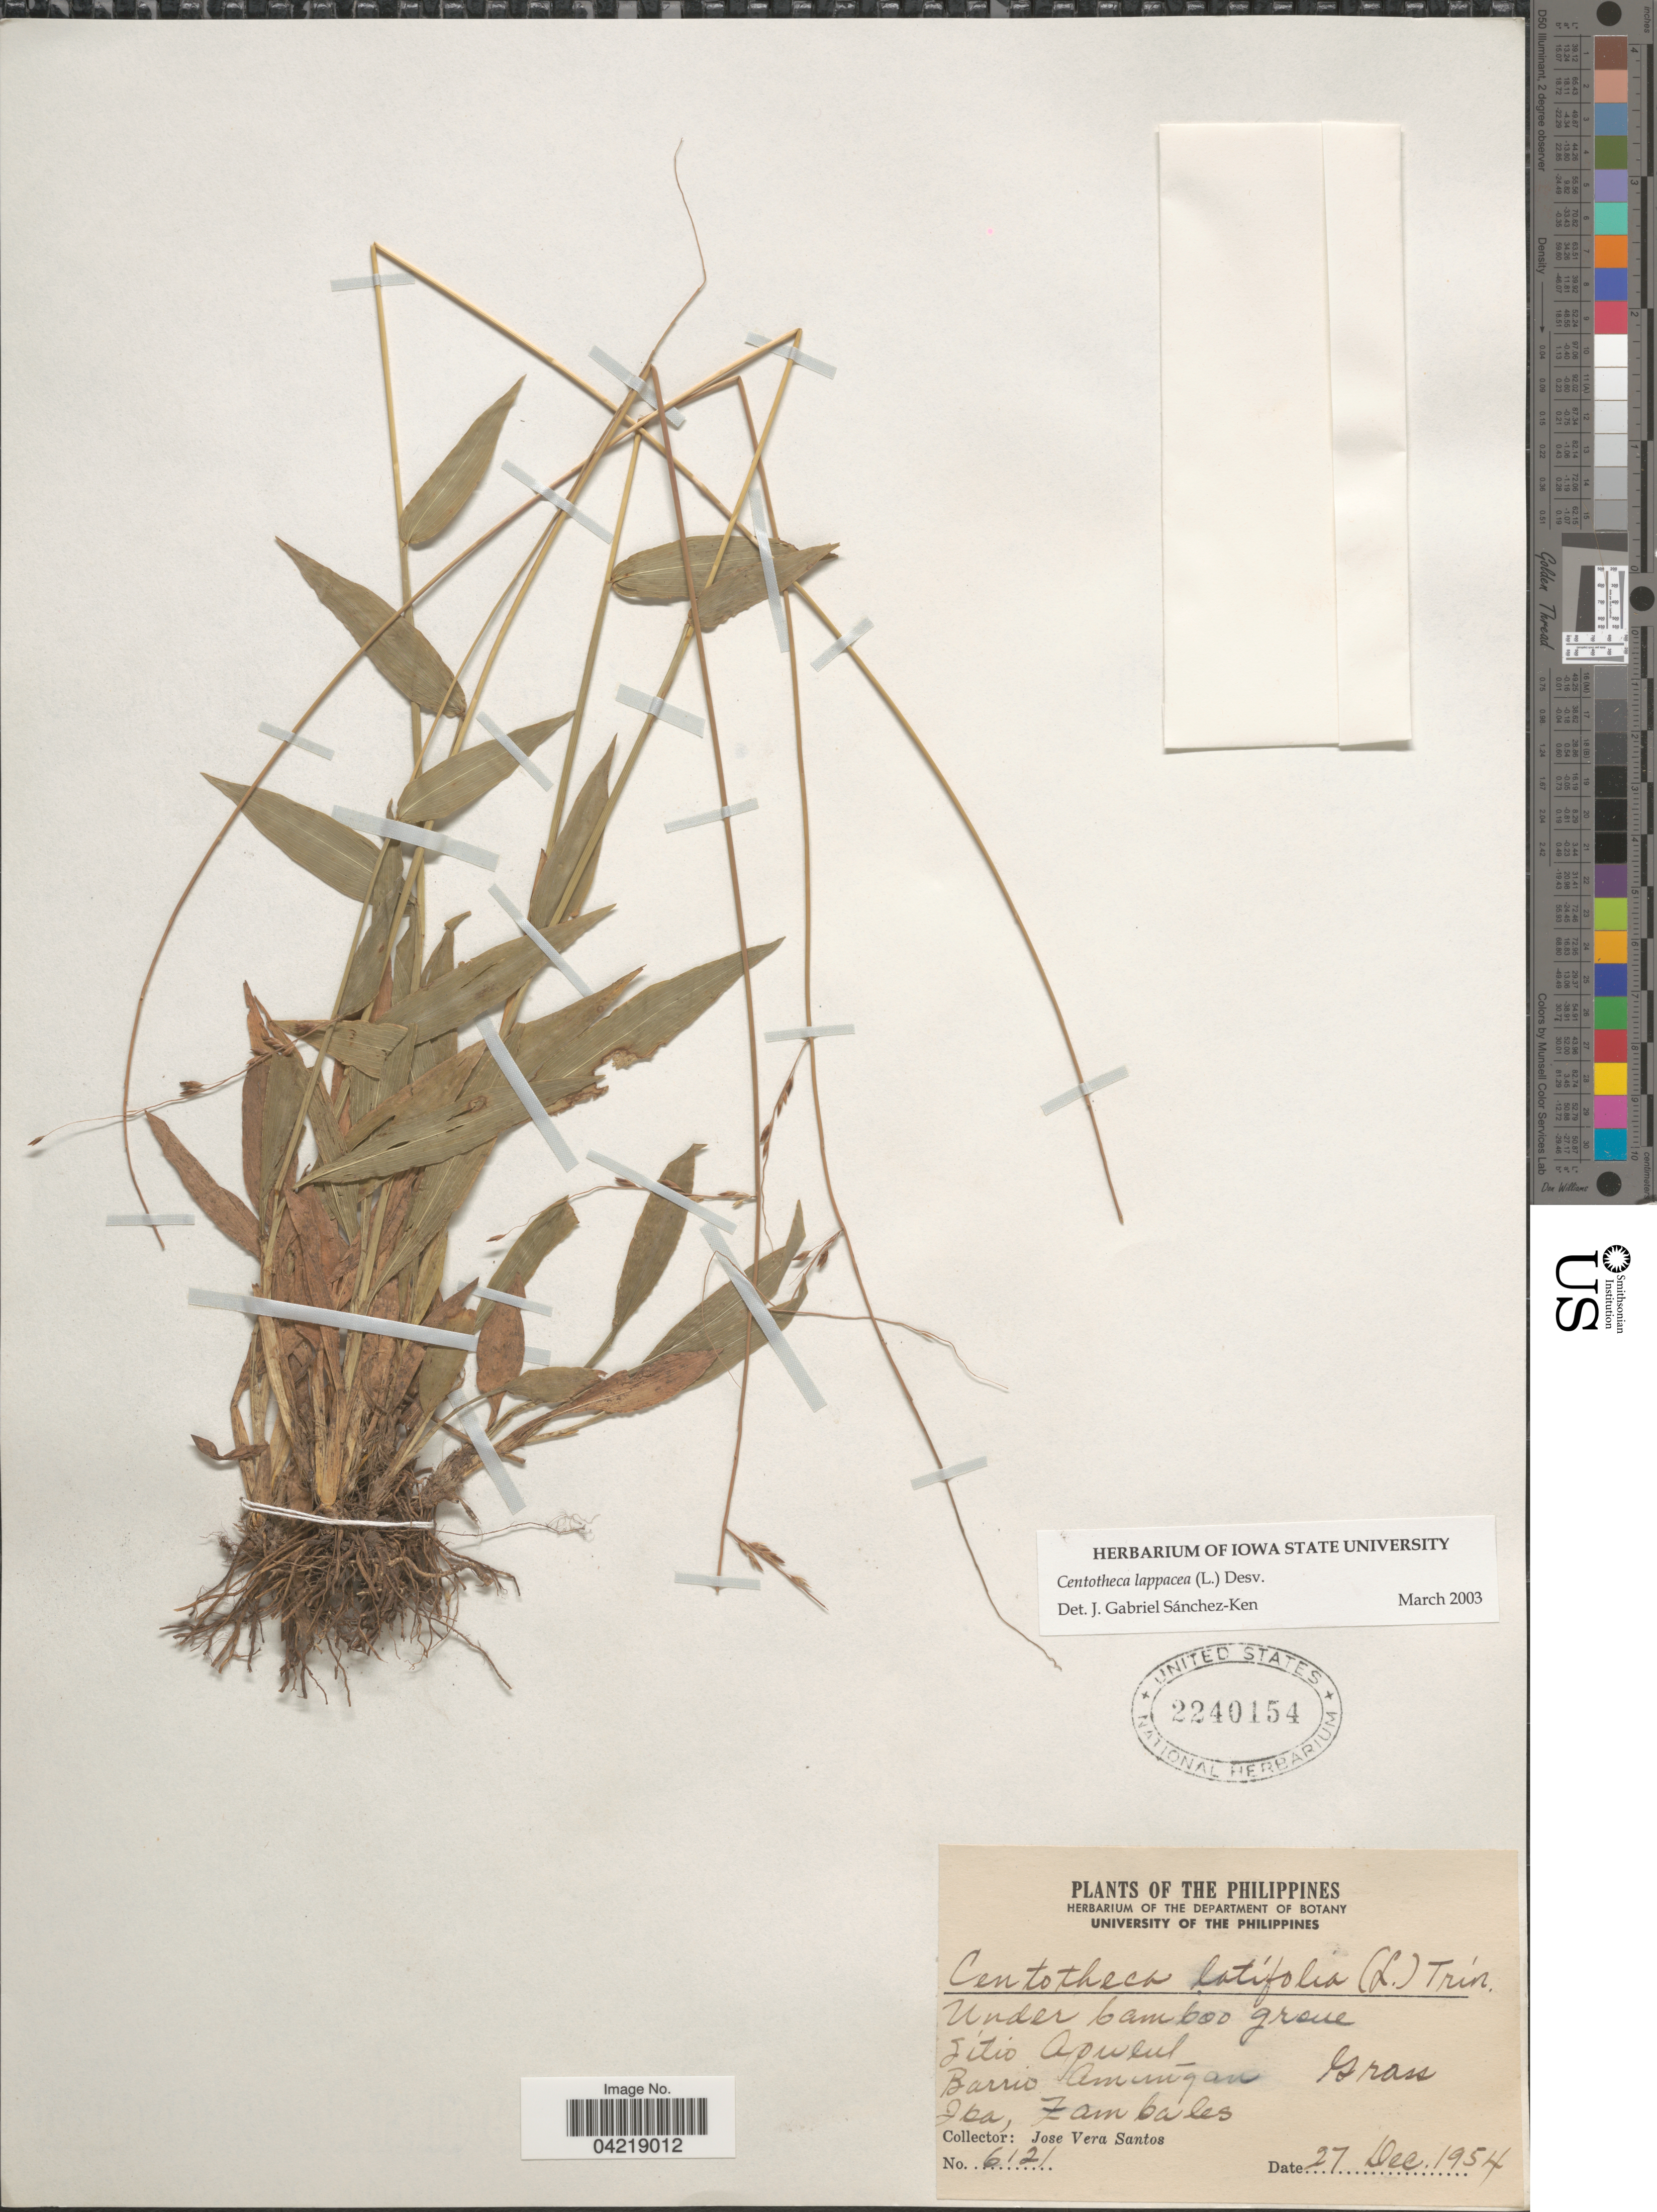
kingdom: Plantae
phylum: Tracheophyta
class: Liliopsida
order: Poales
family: Poaceae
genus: Centotheca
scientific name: Centotheca lappacea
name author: (L.) Desv.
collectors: J. Santos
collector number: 6121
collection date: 1954-12-27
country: Philippines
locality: Under bamboo grove. Sitio Apuled. Barrio Amuñgan Iba, Zambales.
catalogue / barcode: US 2240154